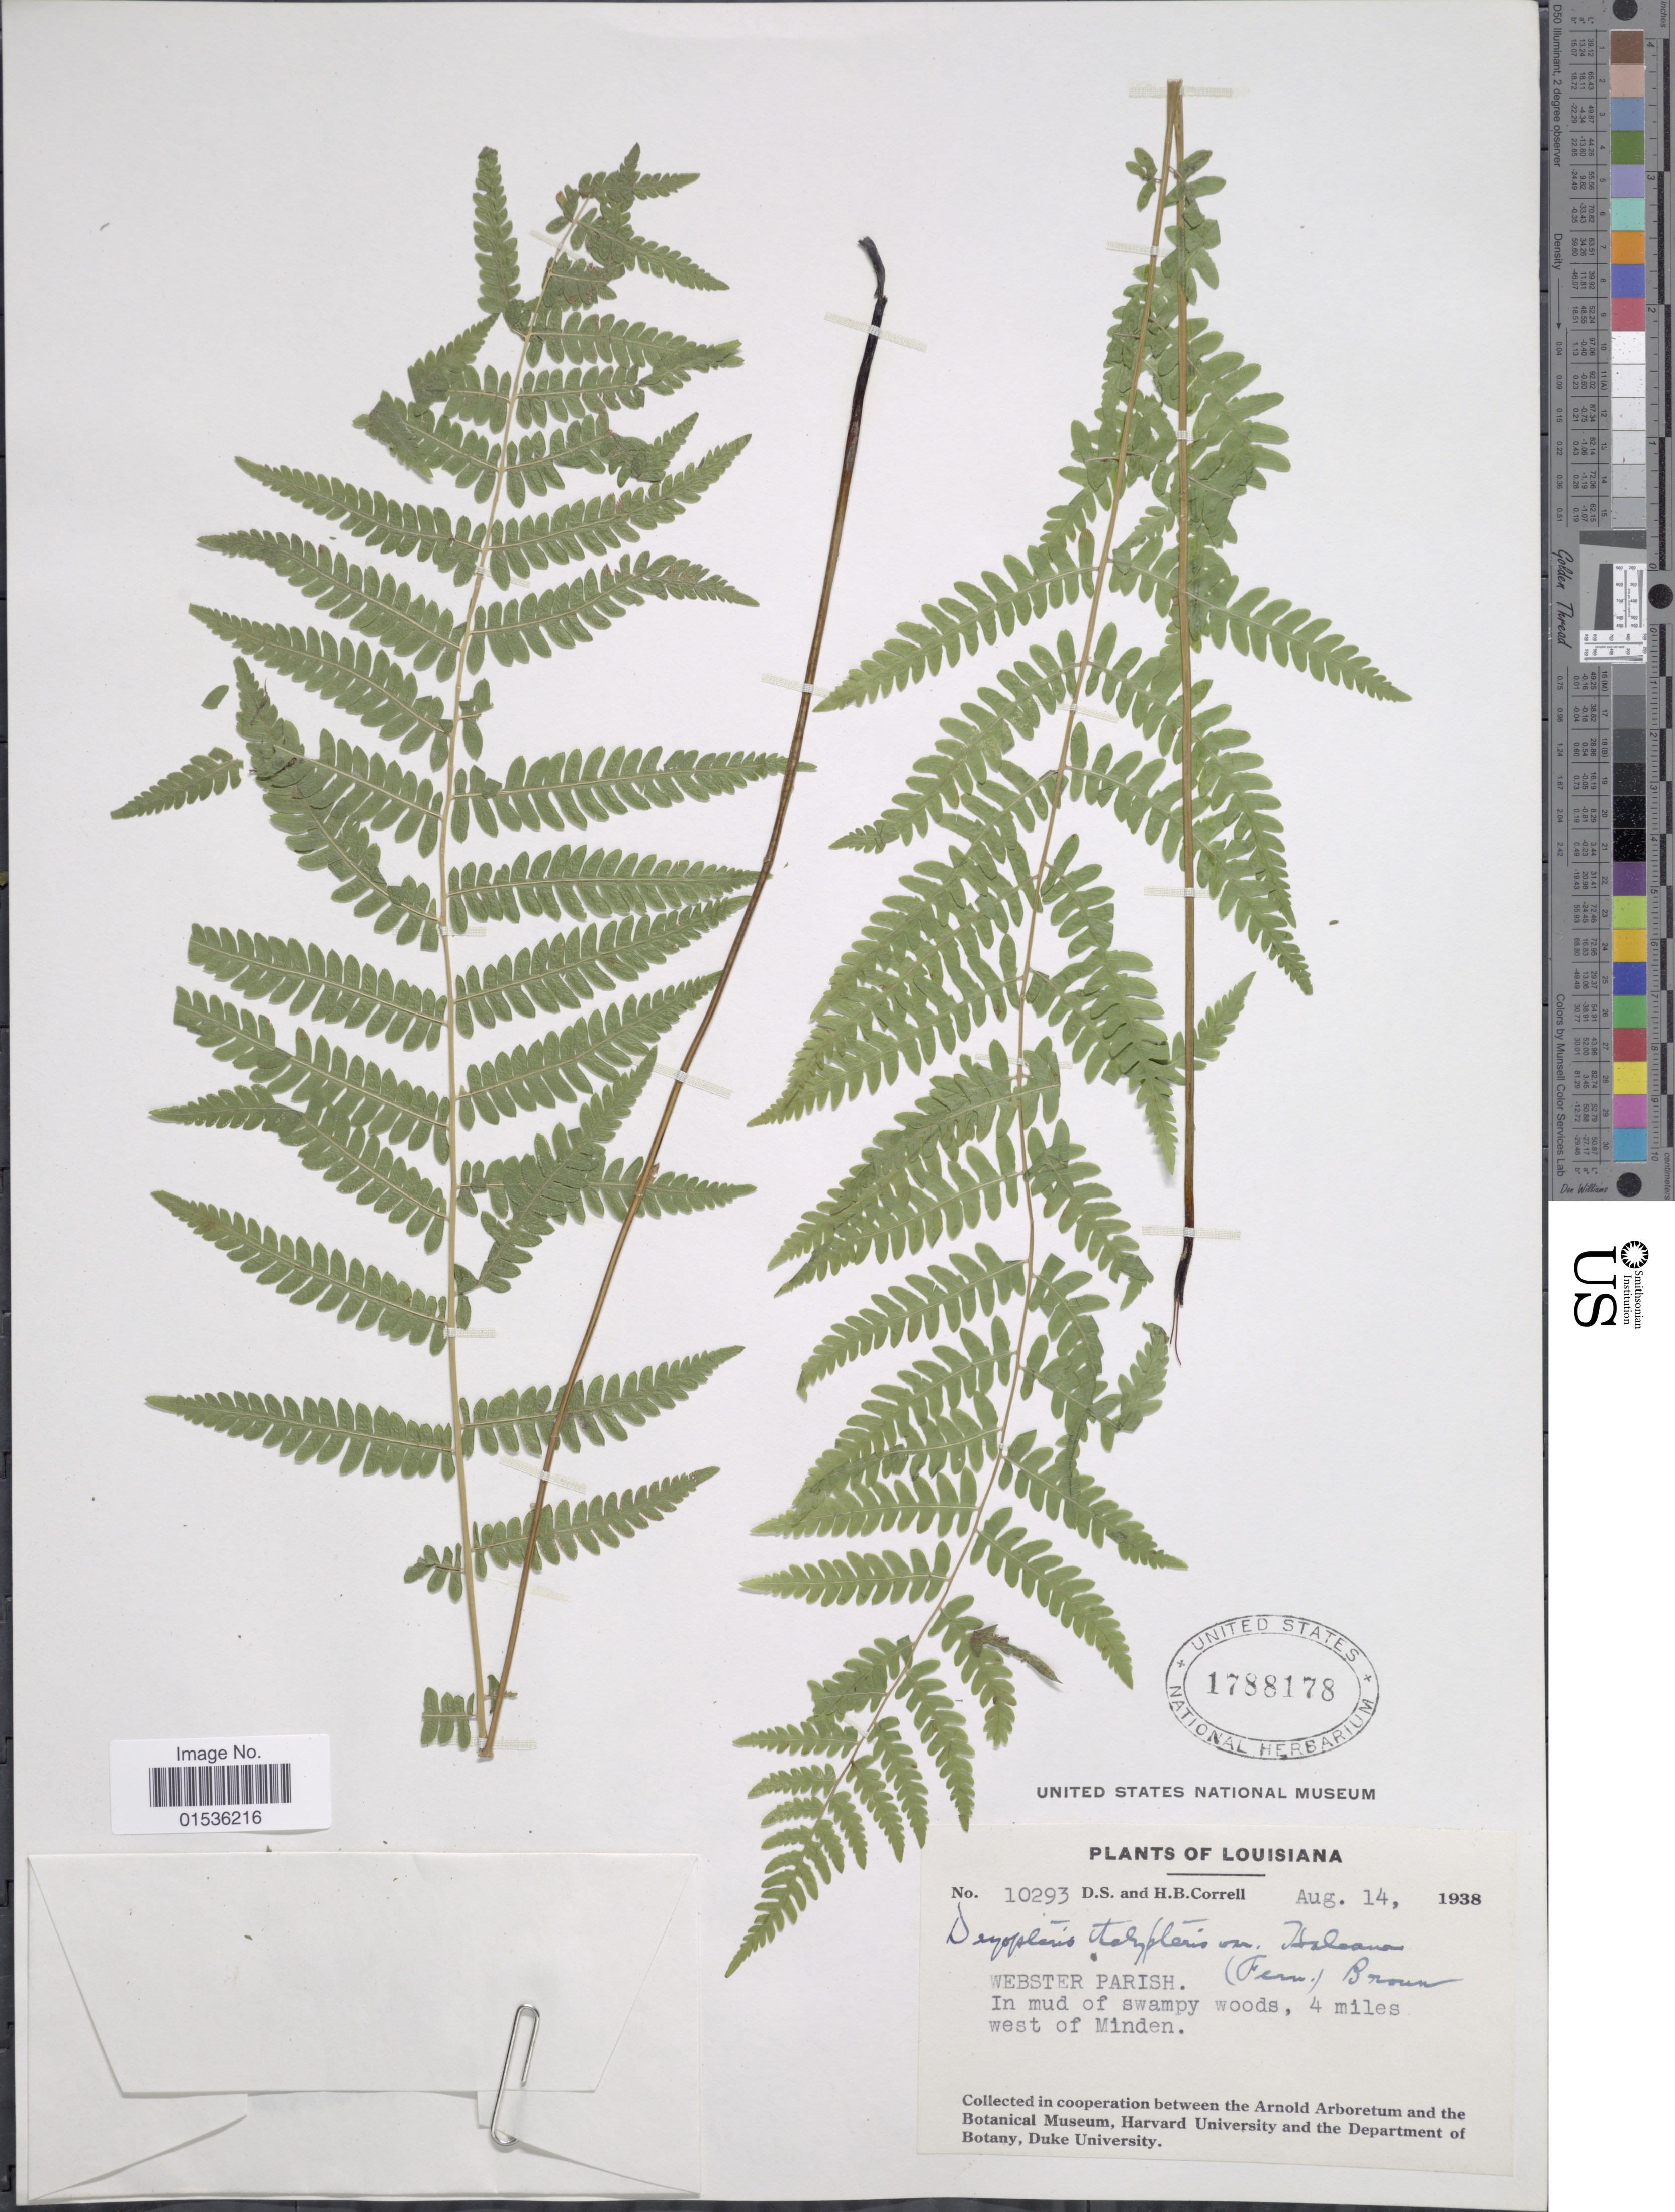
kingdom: Plantae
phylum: Tracheophyta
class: Polypodiopsida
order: Polypodiales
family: Thelypteridaceae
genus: Phegopteris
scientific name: Phegopteris connectilis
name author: (Michx.) Watt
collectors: D. S. Correll & H. Correll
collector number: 10293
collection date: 1938-08-14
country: United States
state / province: Louisiana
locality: Louisiana, Webster Parish. 4 miles west of Minden.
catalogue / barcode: US 1788178